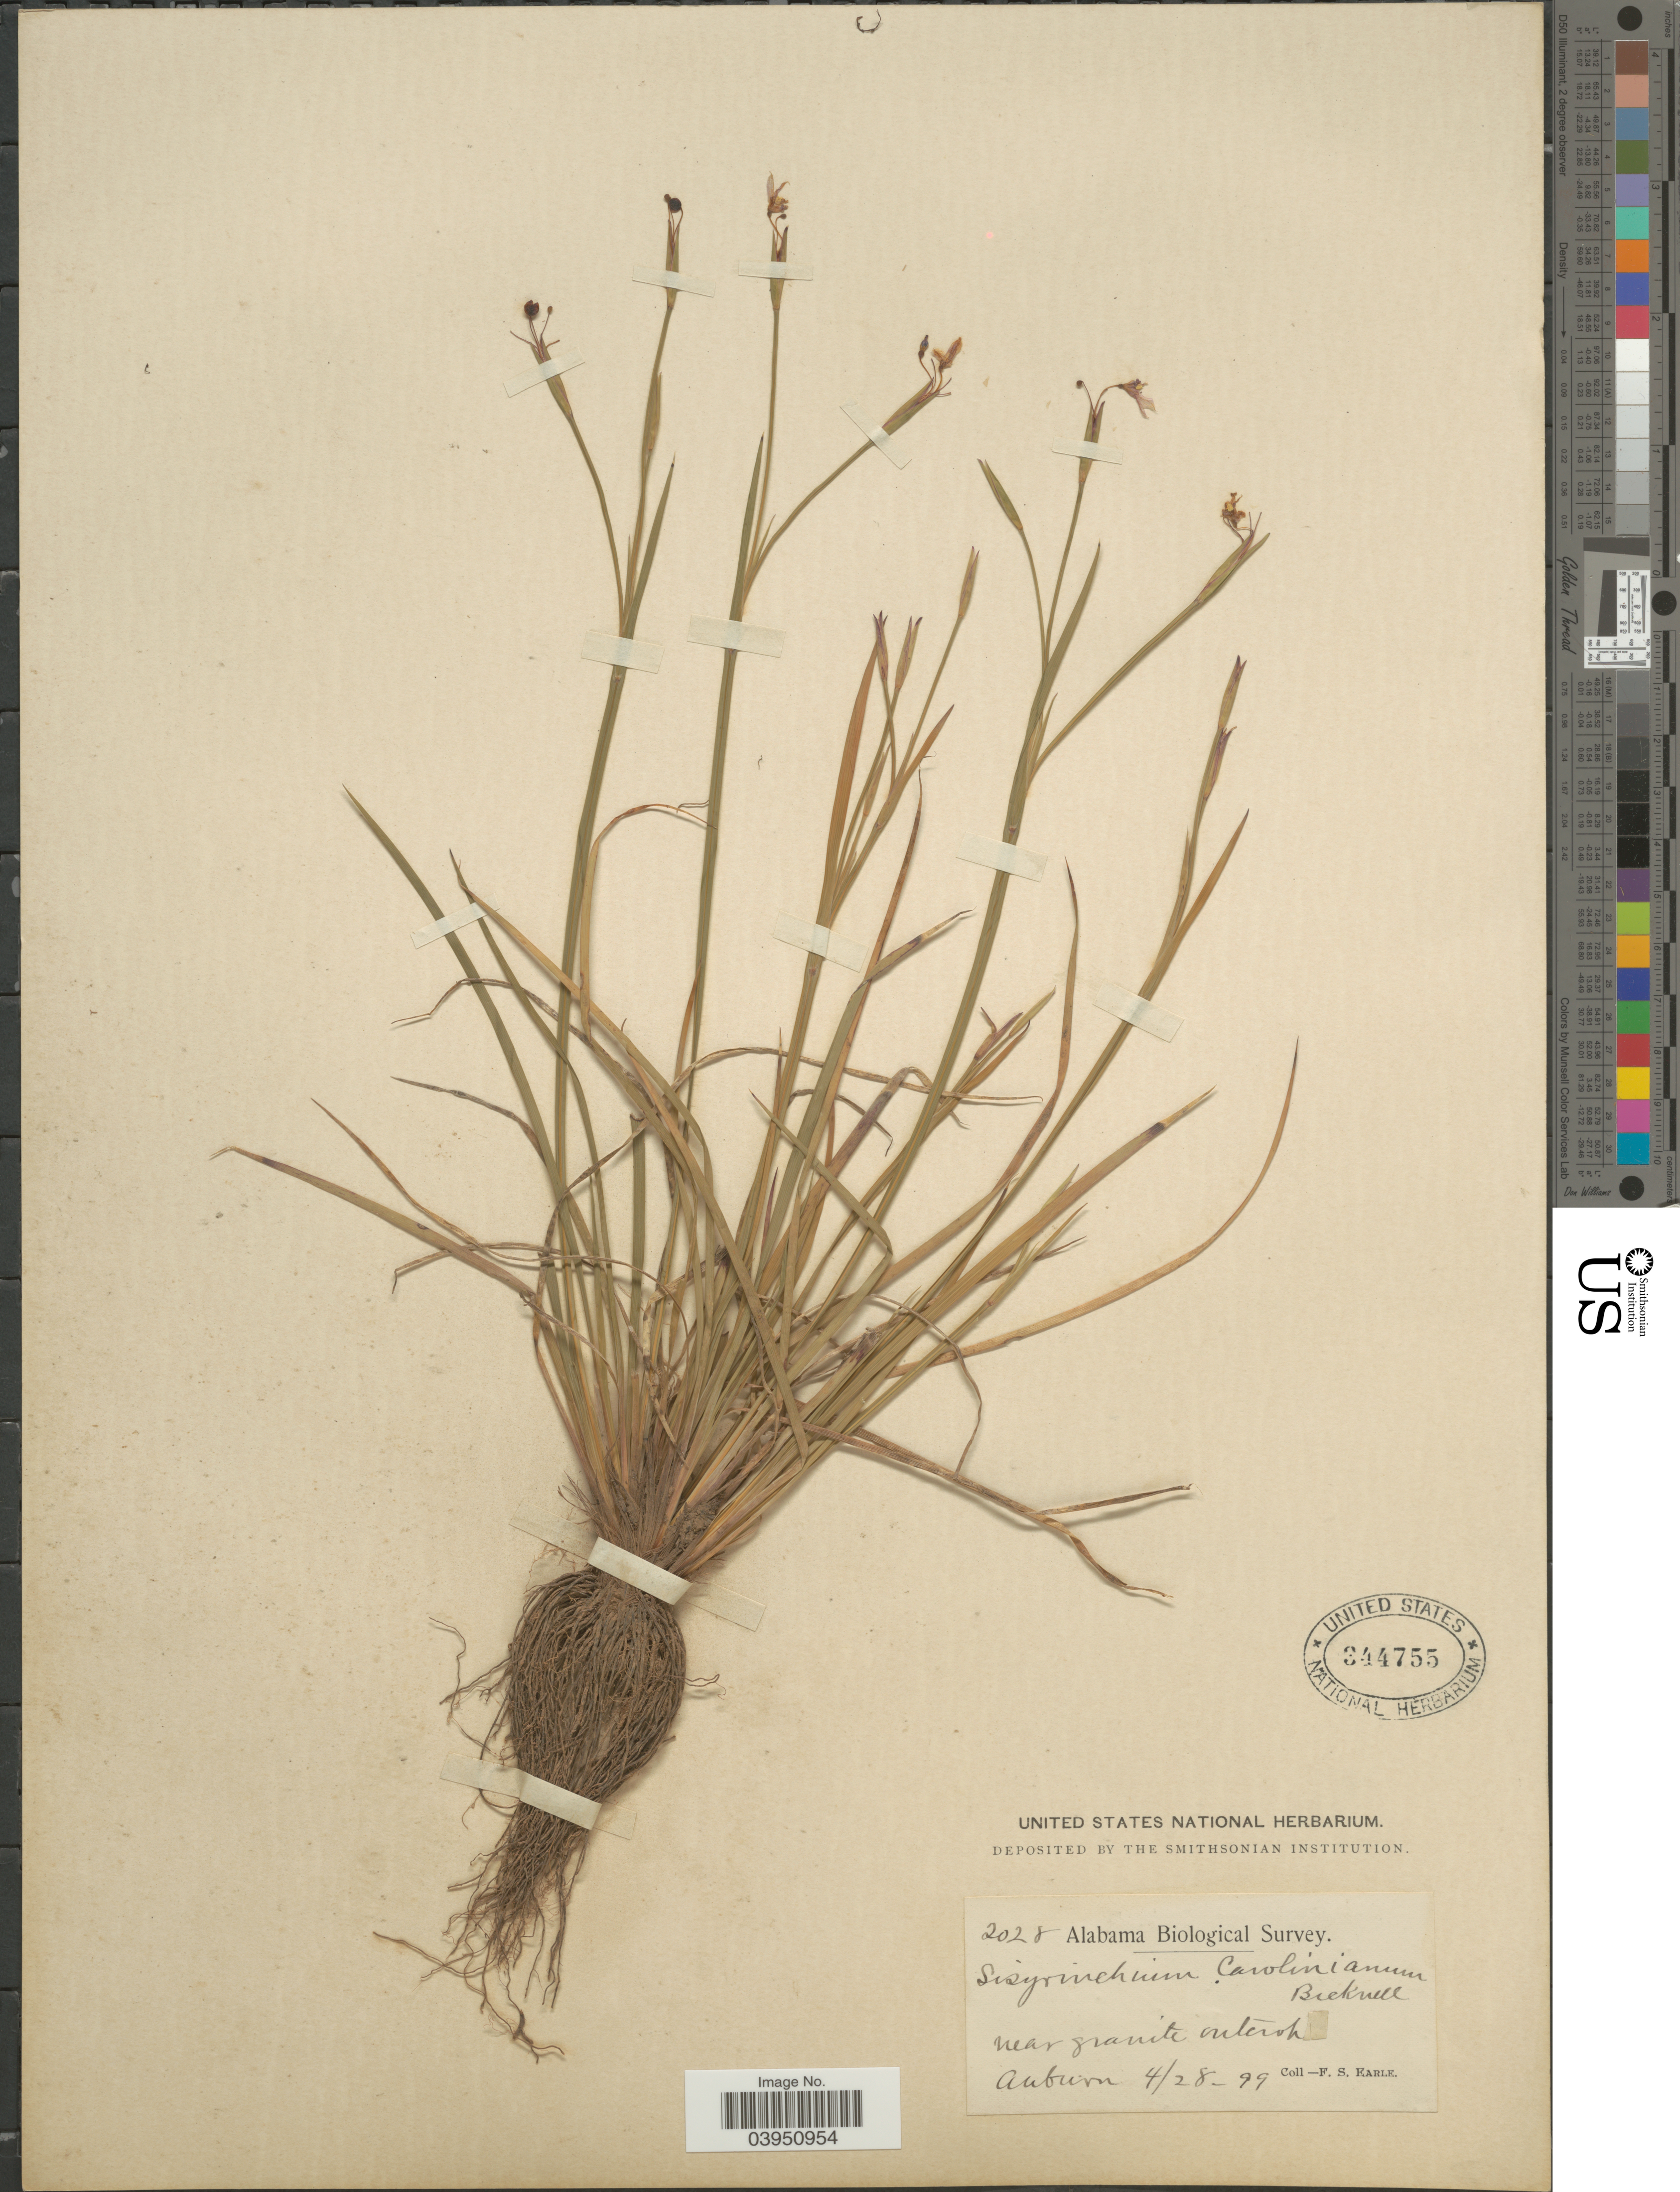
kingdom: Plantae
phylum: Tracheophyta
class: Liliopsida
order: Asparagales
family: Iridaceae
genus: Sisyrinchium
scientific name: Sisyrinchium fibrosum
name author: E.P. Bicknell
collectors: F. S. Earle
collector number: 2028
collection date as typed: Transcribed d/m/y: 28/4/99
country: United States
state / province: Alabama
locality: Near granite outcrop. Auburn.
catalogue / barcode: US 344755